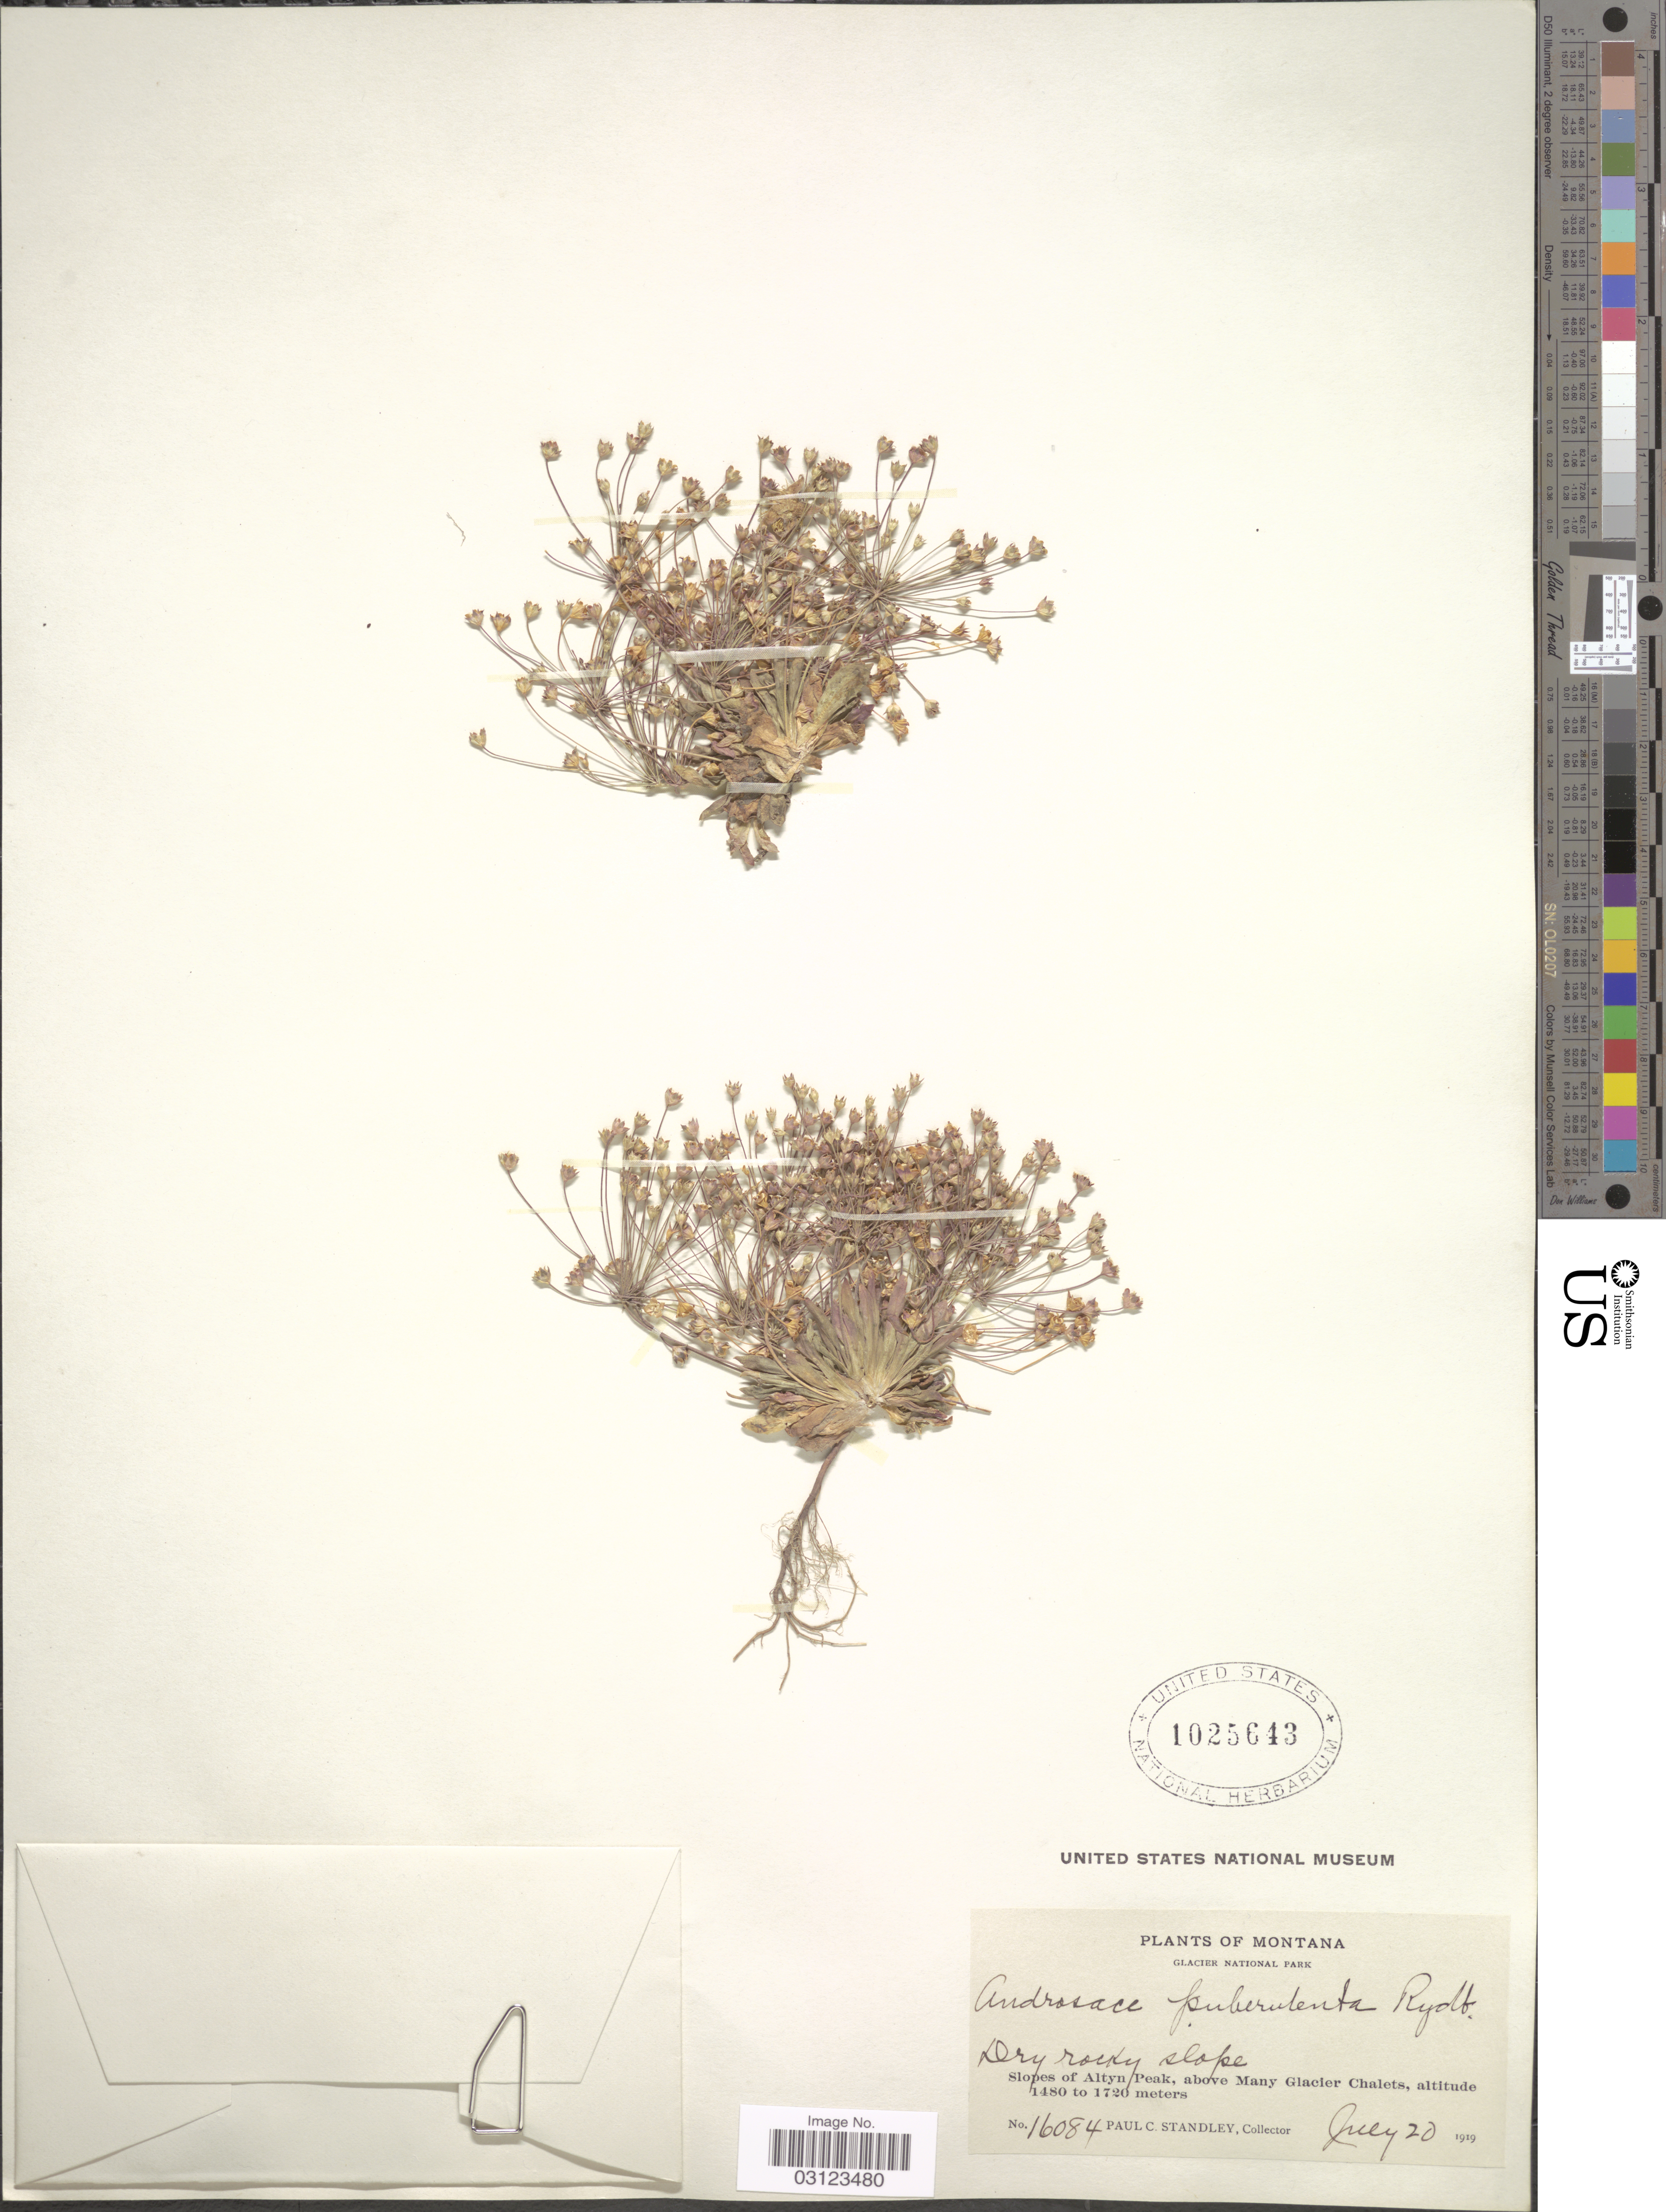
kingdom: Plantae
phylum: Tracheophyta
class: Magnoliopsida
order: Ericales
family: Primulaceae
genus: Androsace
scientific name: Androsace septentrionalis var. puberulenta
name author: (Rydb.) R. Knuth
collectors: P. C. Standley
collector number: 16084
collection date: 1919-07-20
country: United States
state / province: Montana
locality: Glacier National Park. Slopes of Altyn Peak, above Many Glacier Chalets.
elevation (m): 1480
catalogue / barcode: US 1025643